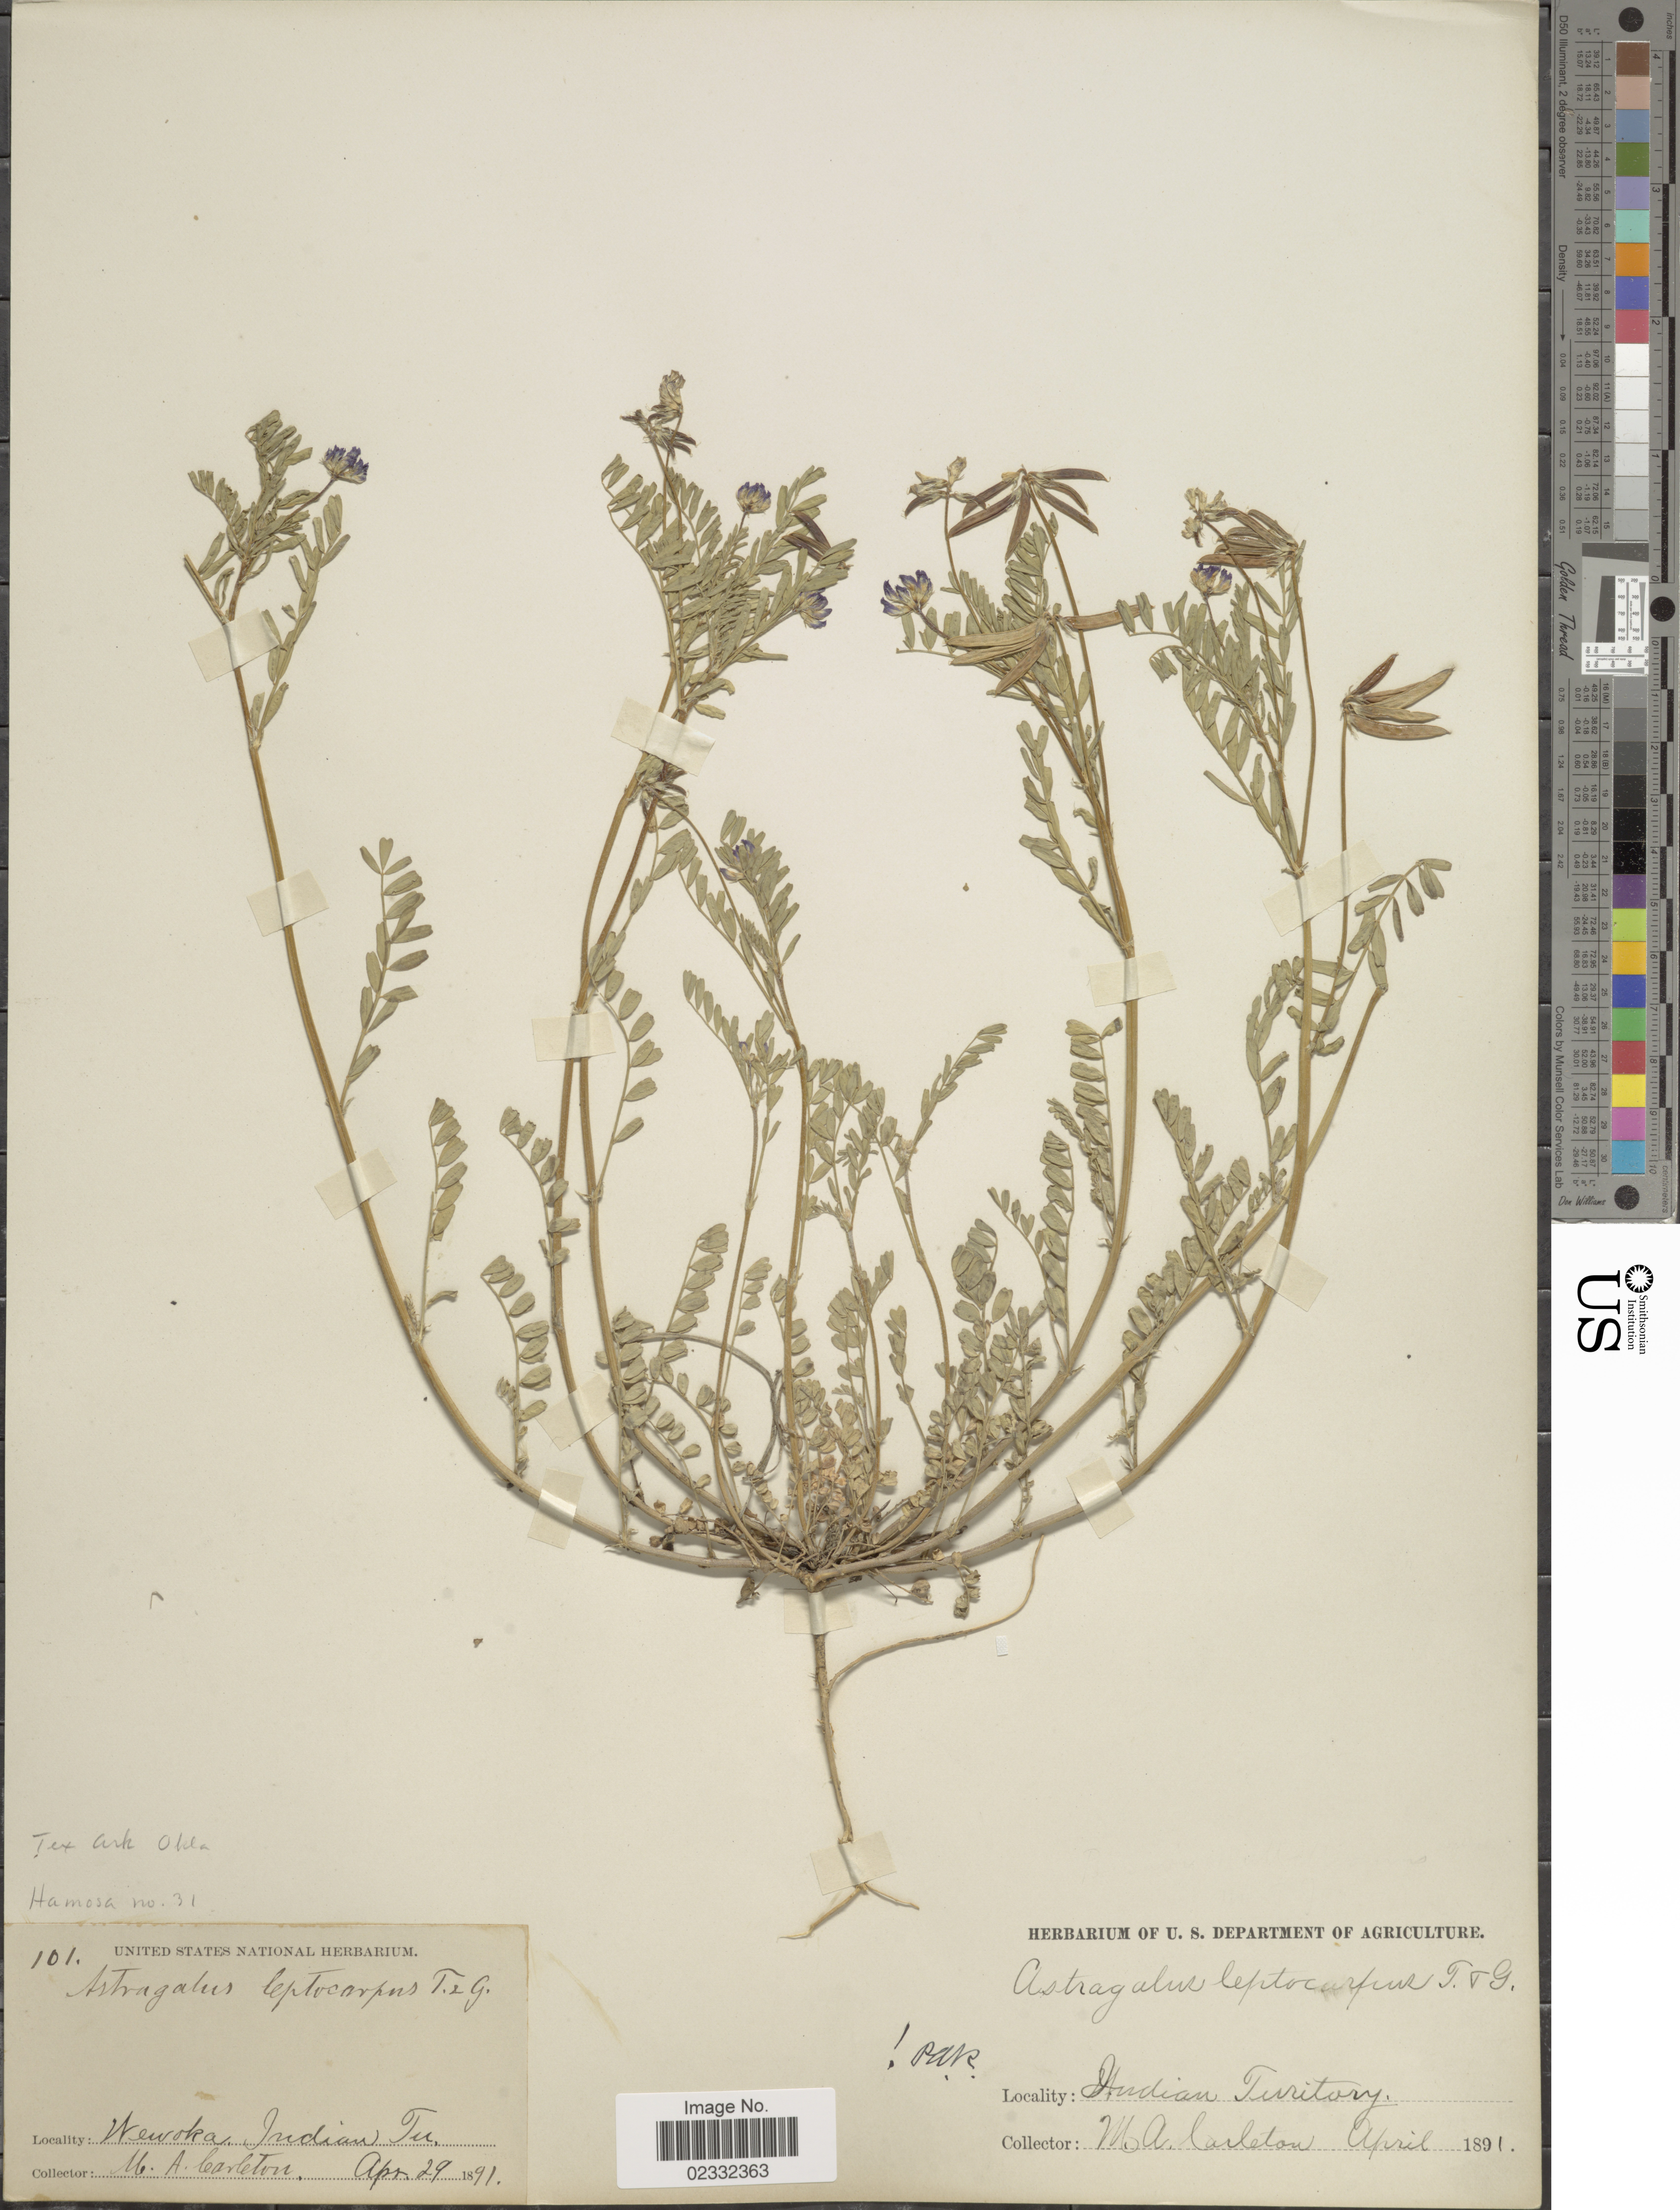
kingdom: Plantae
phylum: Tracheophyta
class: Magnoliopsida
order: Fabales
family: Fabaceae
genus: Astragalus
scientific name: Astragalus leptocarpus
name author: Torr. & A. Gray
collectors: M. A. Carleton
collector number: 101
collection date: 1891-04-29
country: United States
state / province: Oklahoma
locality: Indian Territory. Wewoka, Indian Ter.